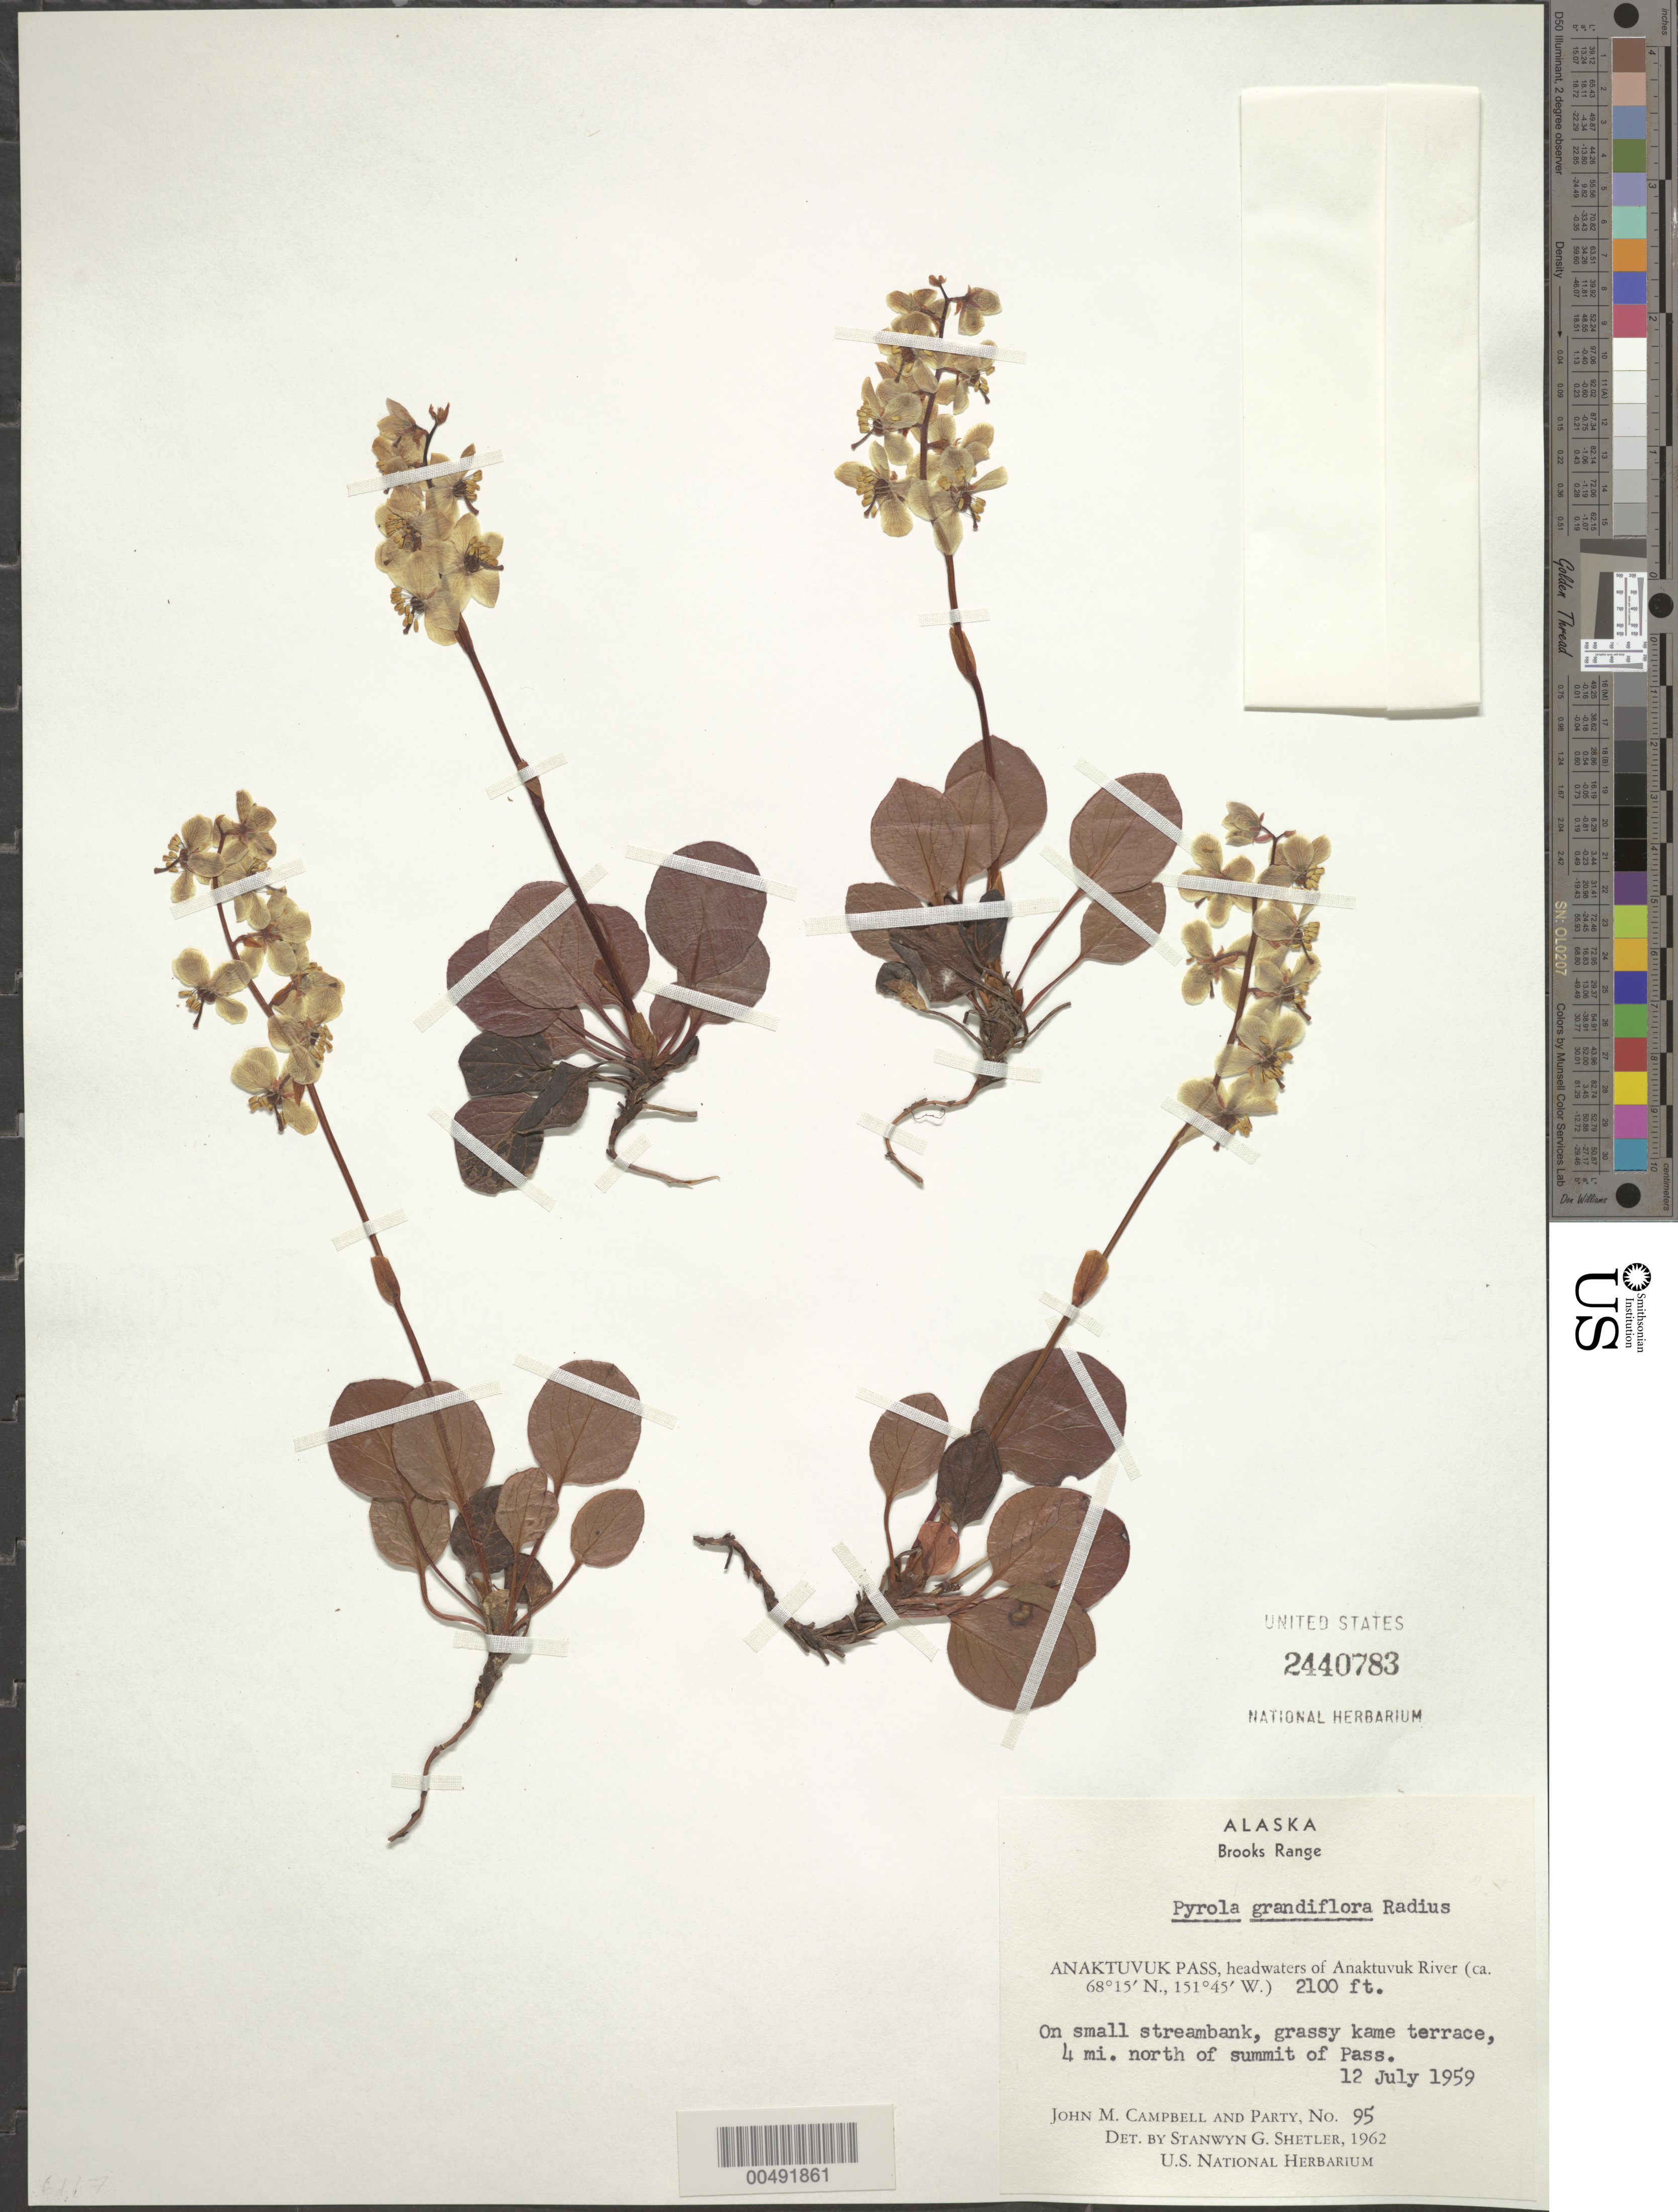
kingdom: Plantae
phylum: Tracheophyta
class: Magnoliopsida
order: Ericales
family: Ericaceae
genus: Pyrola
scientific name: Pyrola grandiflora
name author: Radius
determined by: Shetler, Stanwyn G., (US), NMNH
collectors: J. M. Campbell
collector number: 95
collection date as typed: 12 Jul 1959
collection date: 1959-07-12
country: United States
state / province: Alaska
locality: Brooks Range, 4 mi. N of summit of Anaktuvuk Pass, headwaters of Anaktuvuk River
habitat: on small streambank, grassy kame terrace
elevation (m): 640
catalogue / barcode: US 2440783